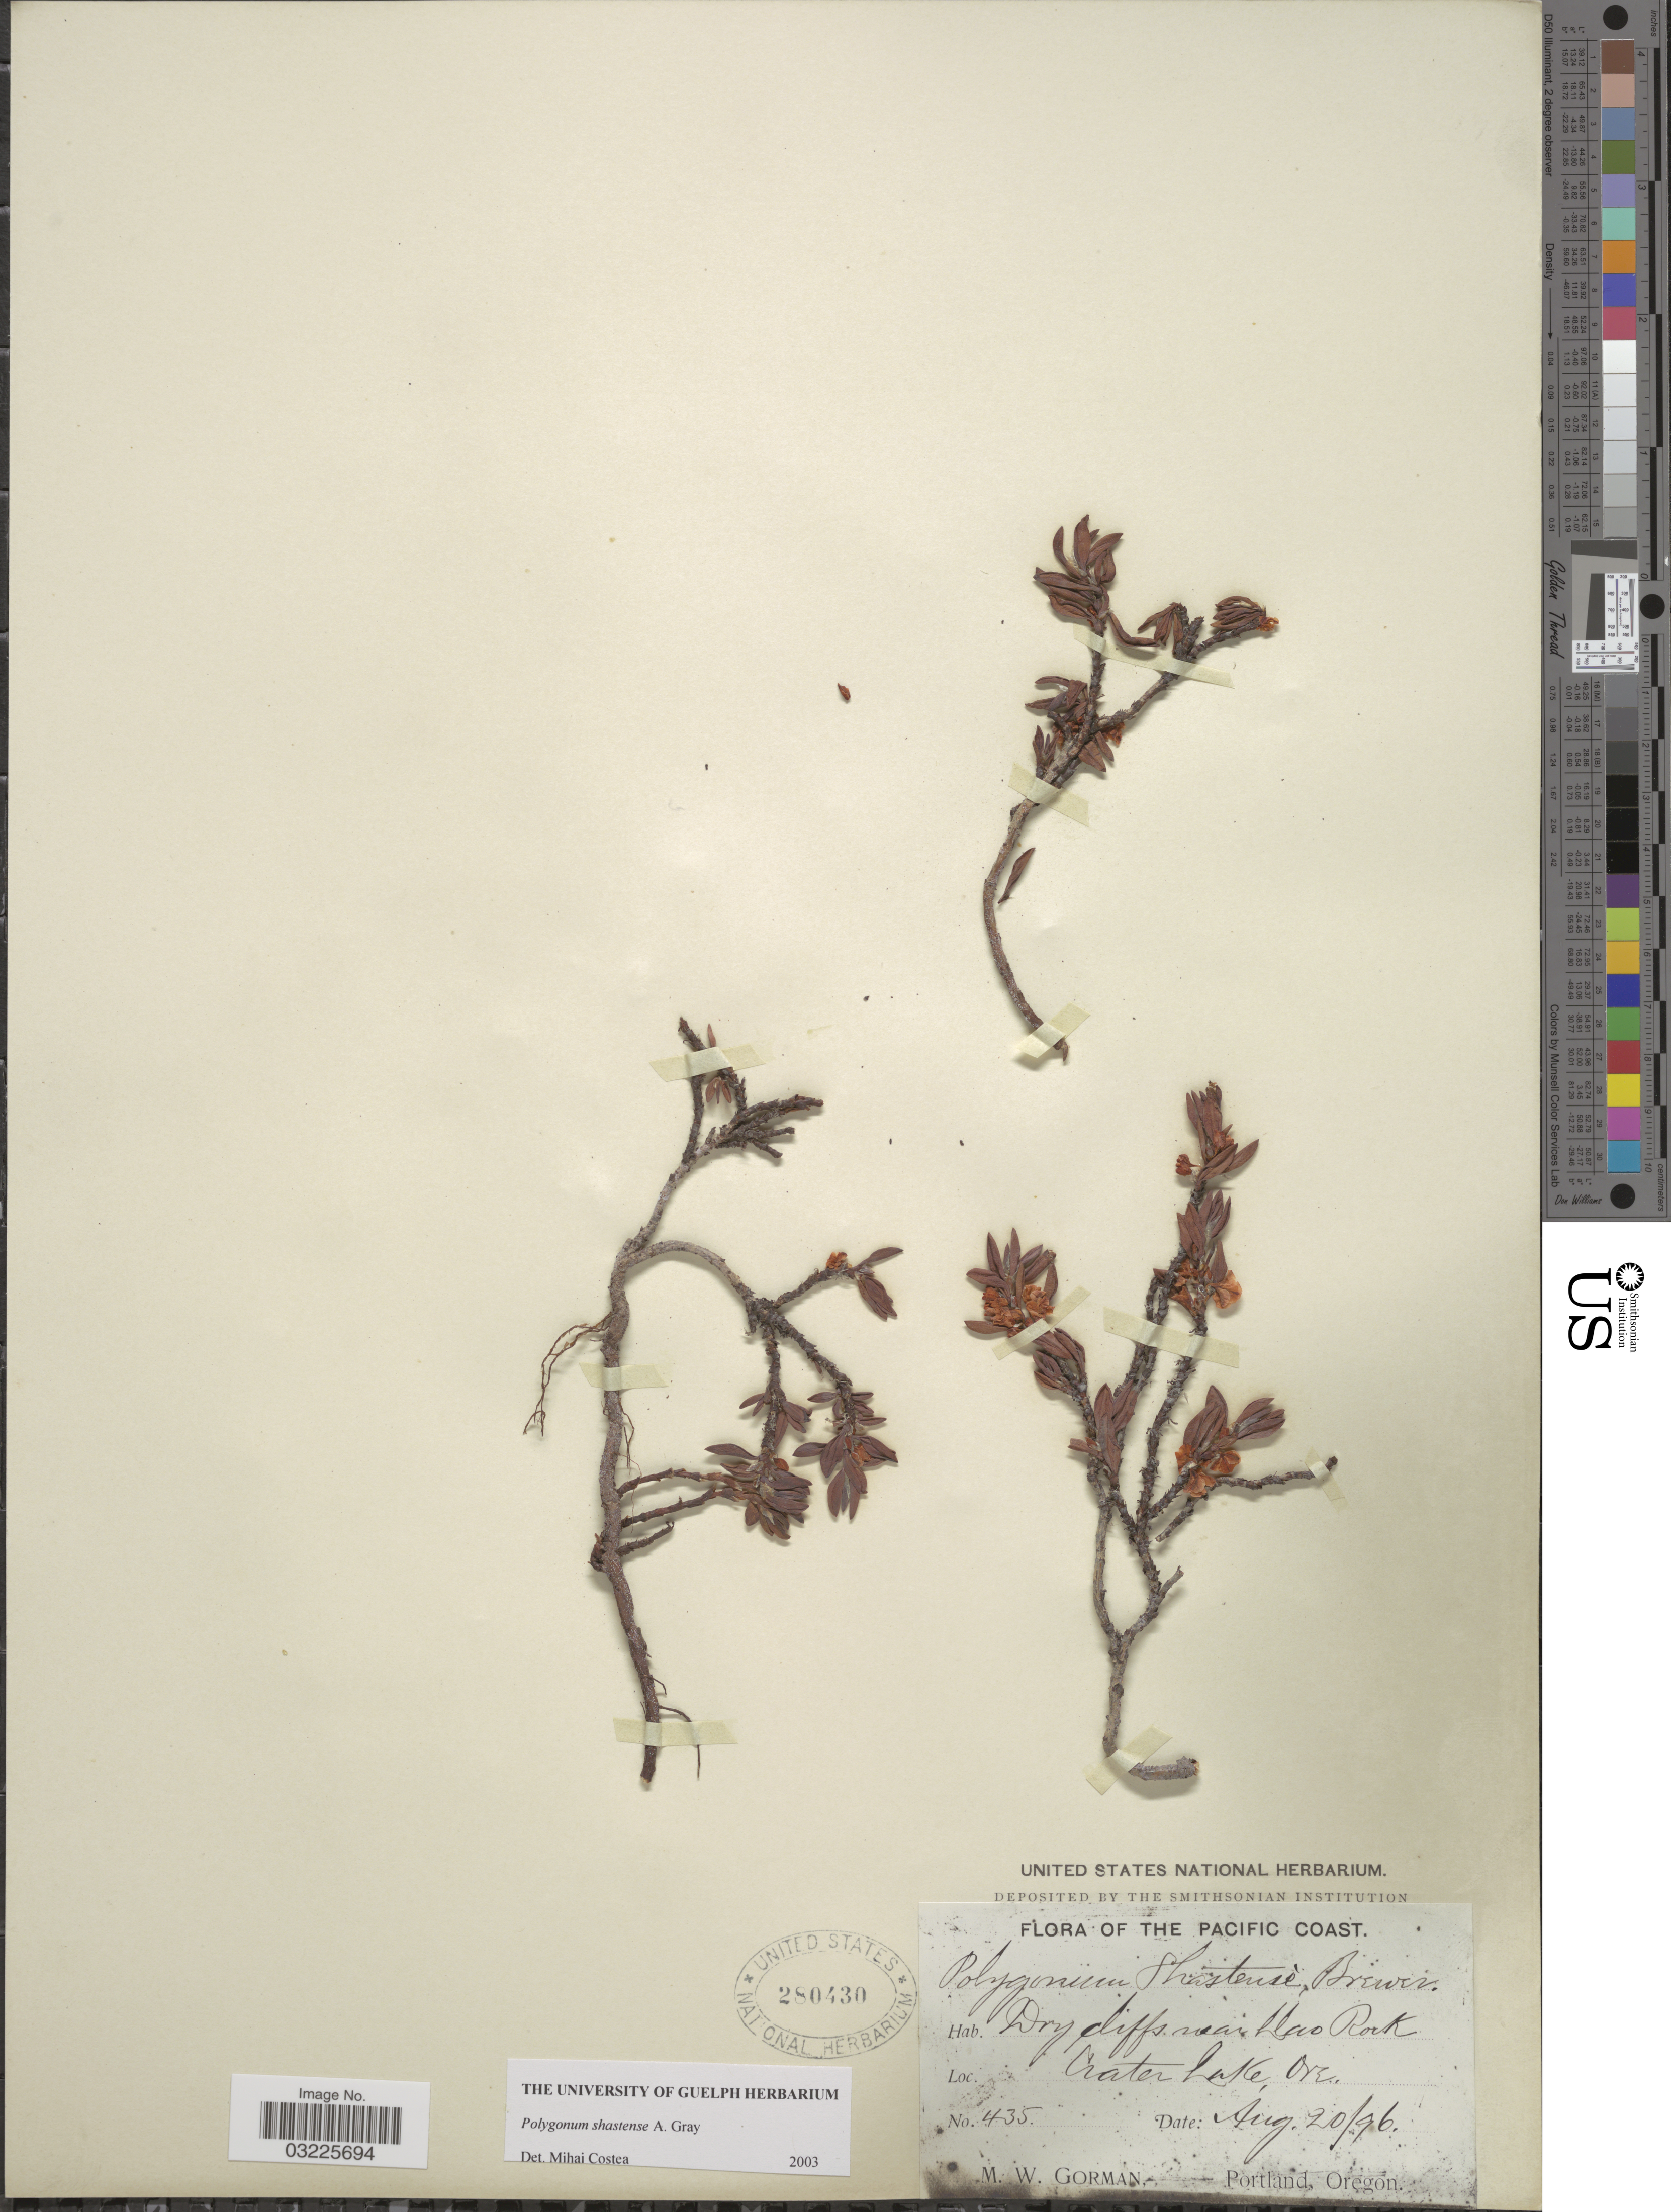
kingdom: Plantae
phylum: Tracheophyta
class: Magnoliopsida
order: Caryophyllales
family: Polygonaceae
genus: Polygonum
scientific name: Polygonum shastense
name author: W.H. Brewer ex A. Gray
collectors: M. W. Gorman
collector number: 435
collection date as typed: Transcribed d/m/y: 20/8/96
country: United States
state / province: Oregon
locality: The Pacific Coast. Dry cliffs near Llao Rock, Crater Lake.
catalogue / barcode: US 280430